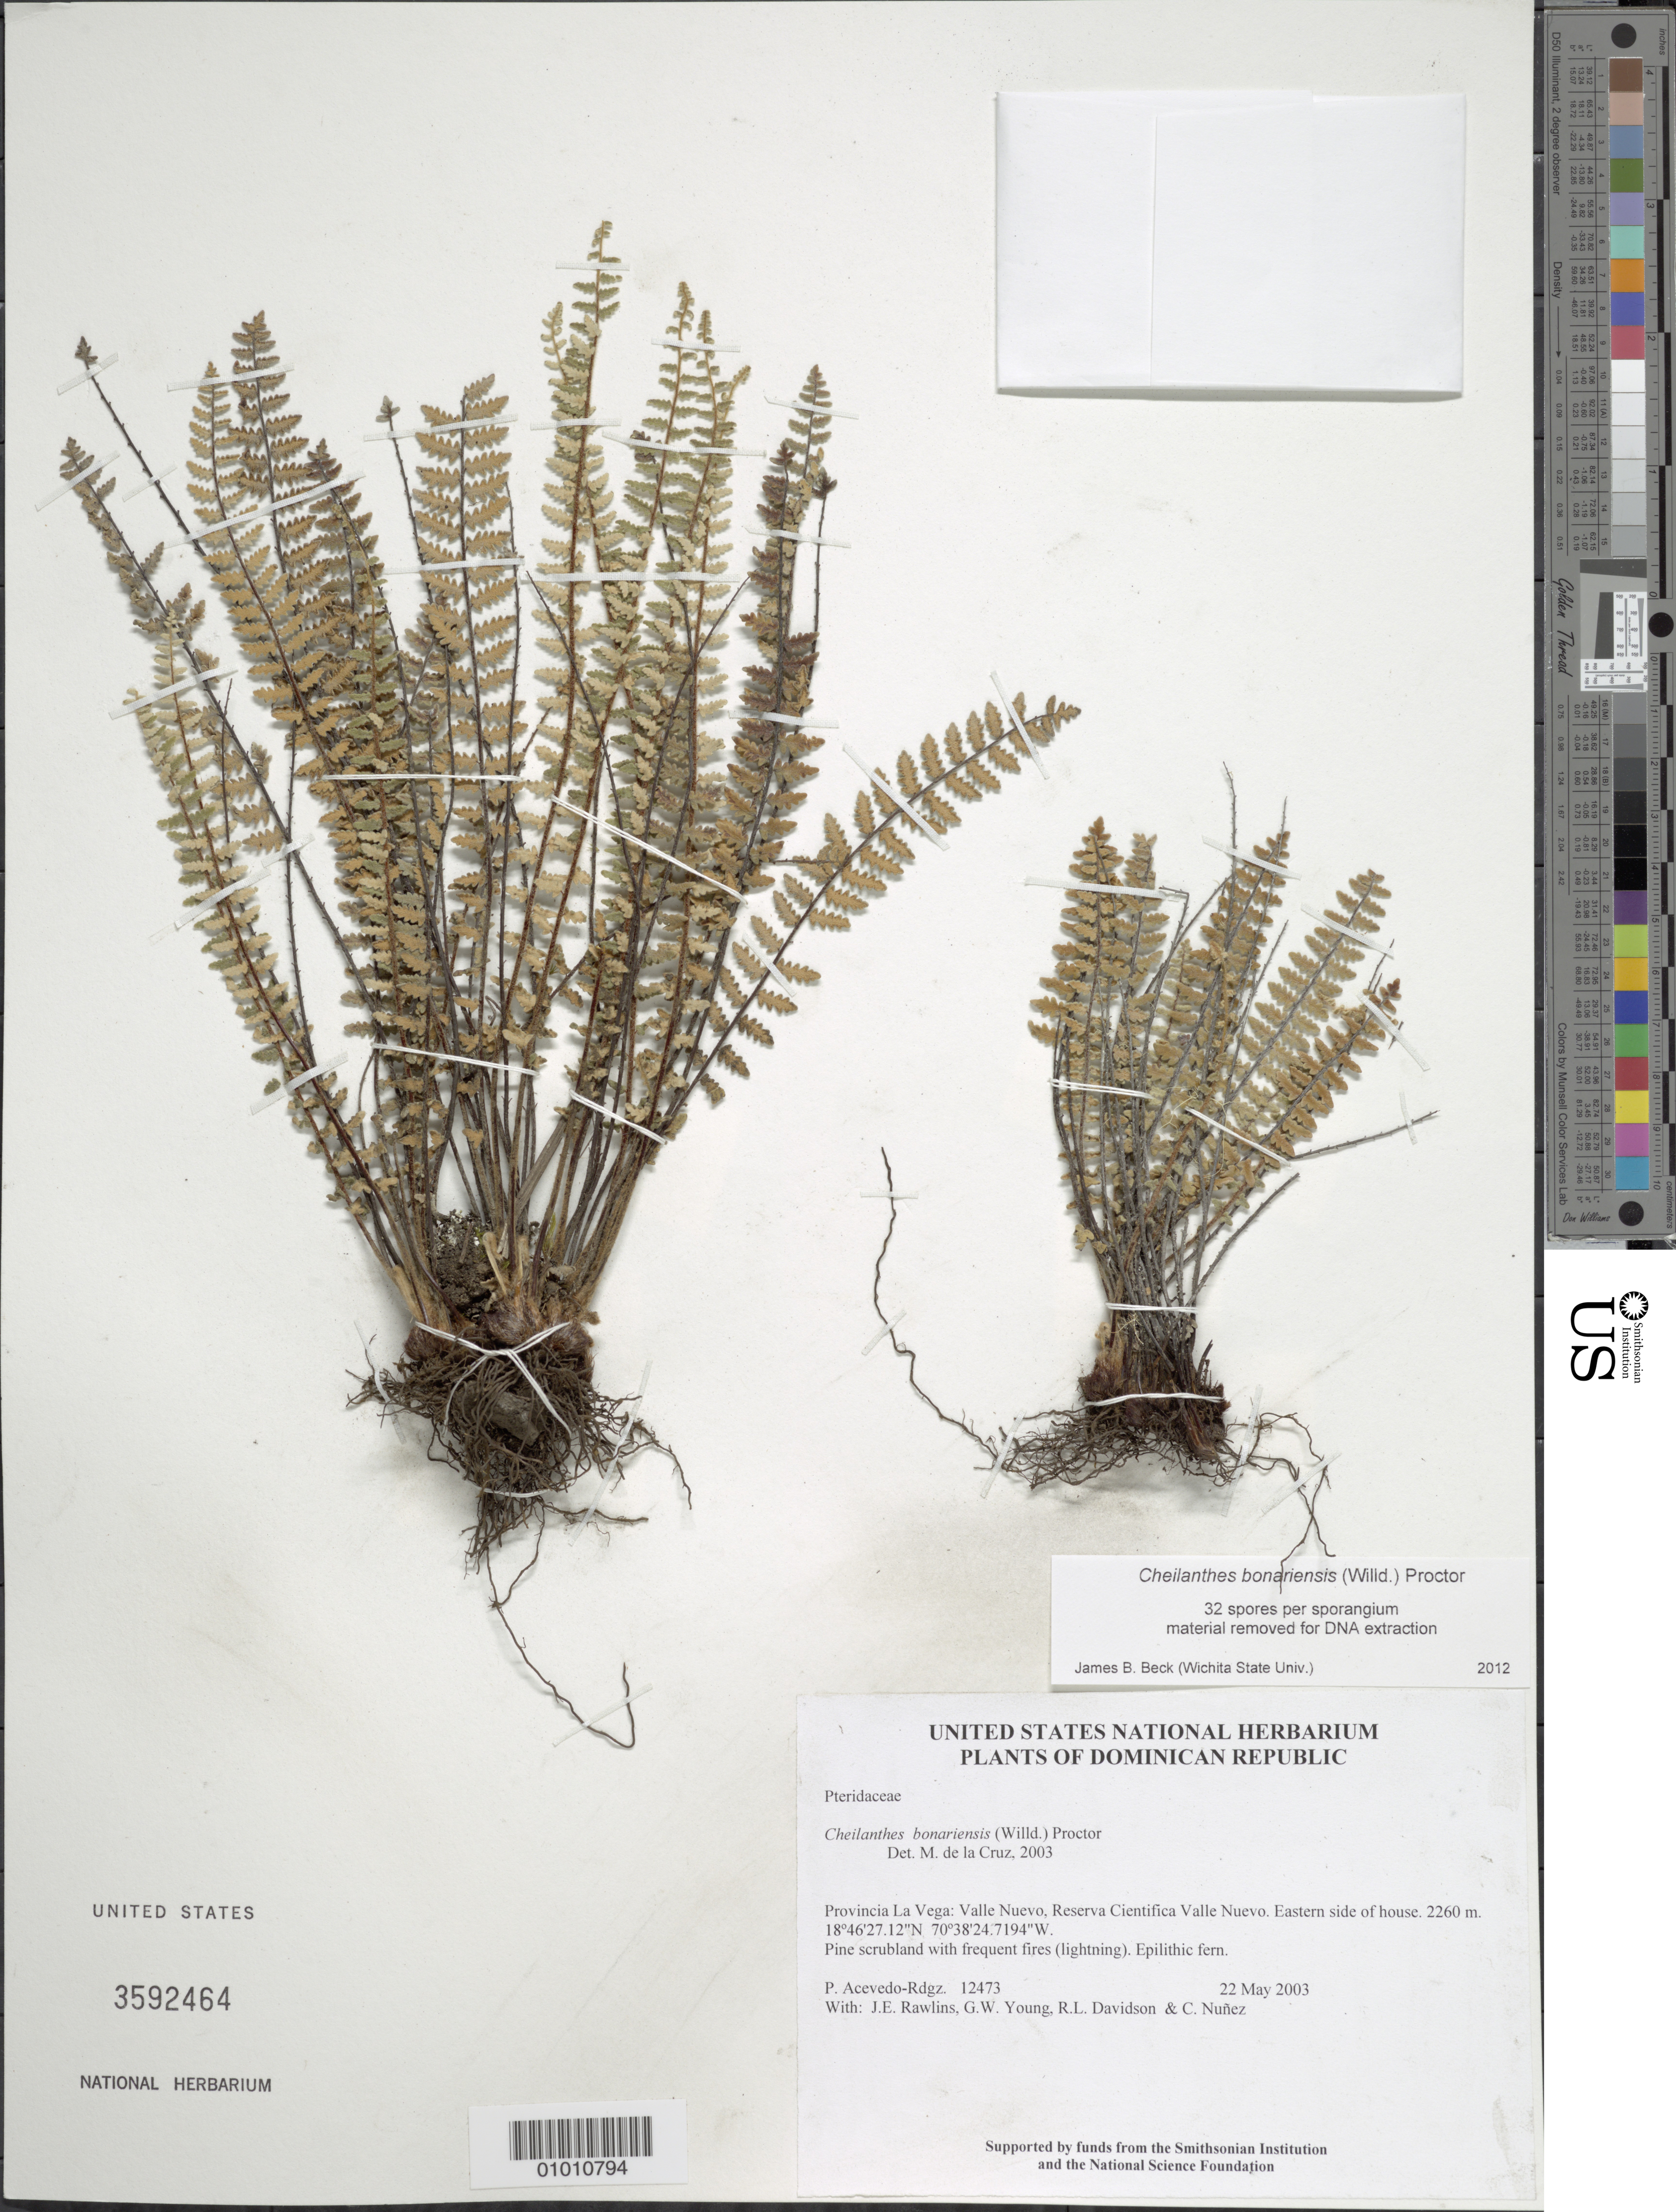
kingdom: Plantae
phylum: Tracheophyta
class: Polypodiopsida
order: Polypodiales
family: Pteridaceae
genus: Myriopteris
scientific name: Myriopteris aurea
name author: (Poir.) Grusz & Windham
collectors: P. Acevedo-Rodr., J. Rawlins, G. Young, R. Davidson & C. Nunez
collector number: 12473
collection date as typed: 22 May 2003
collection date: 2003-05-22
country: Dominican Republic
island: Hispaniola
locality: Provincia La Vega: Valle Nuevo, Reserva Cientifica Valle Nuevo. Eastern side of house.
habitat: Pine scrubland with frequent fires (lightning).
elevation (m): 2260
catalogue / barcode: US 3592464